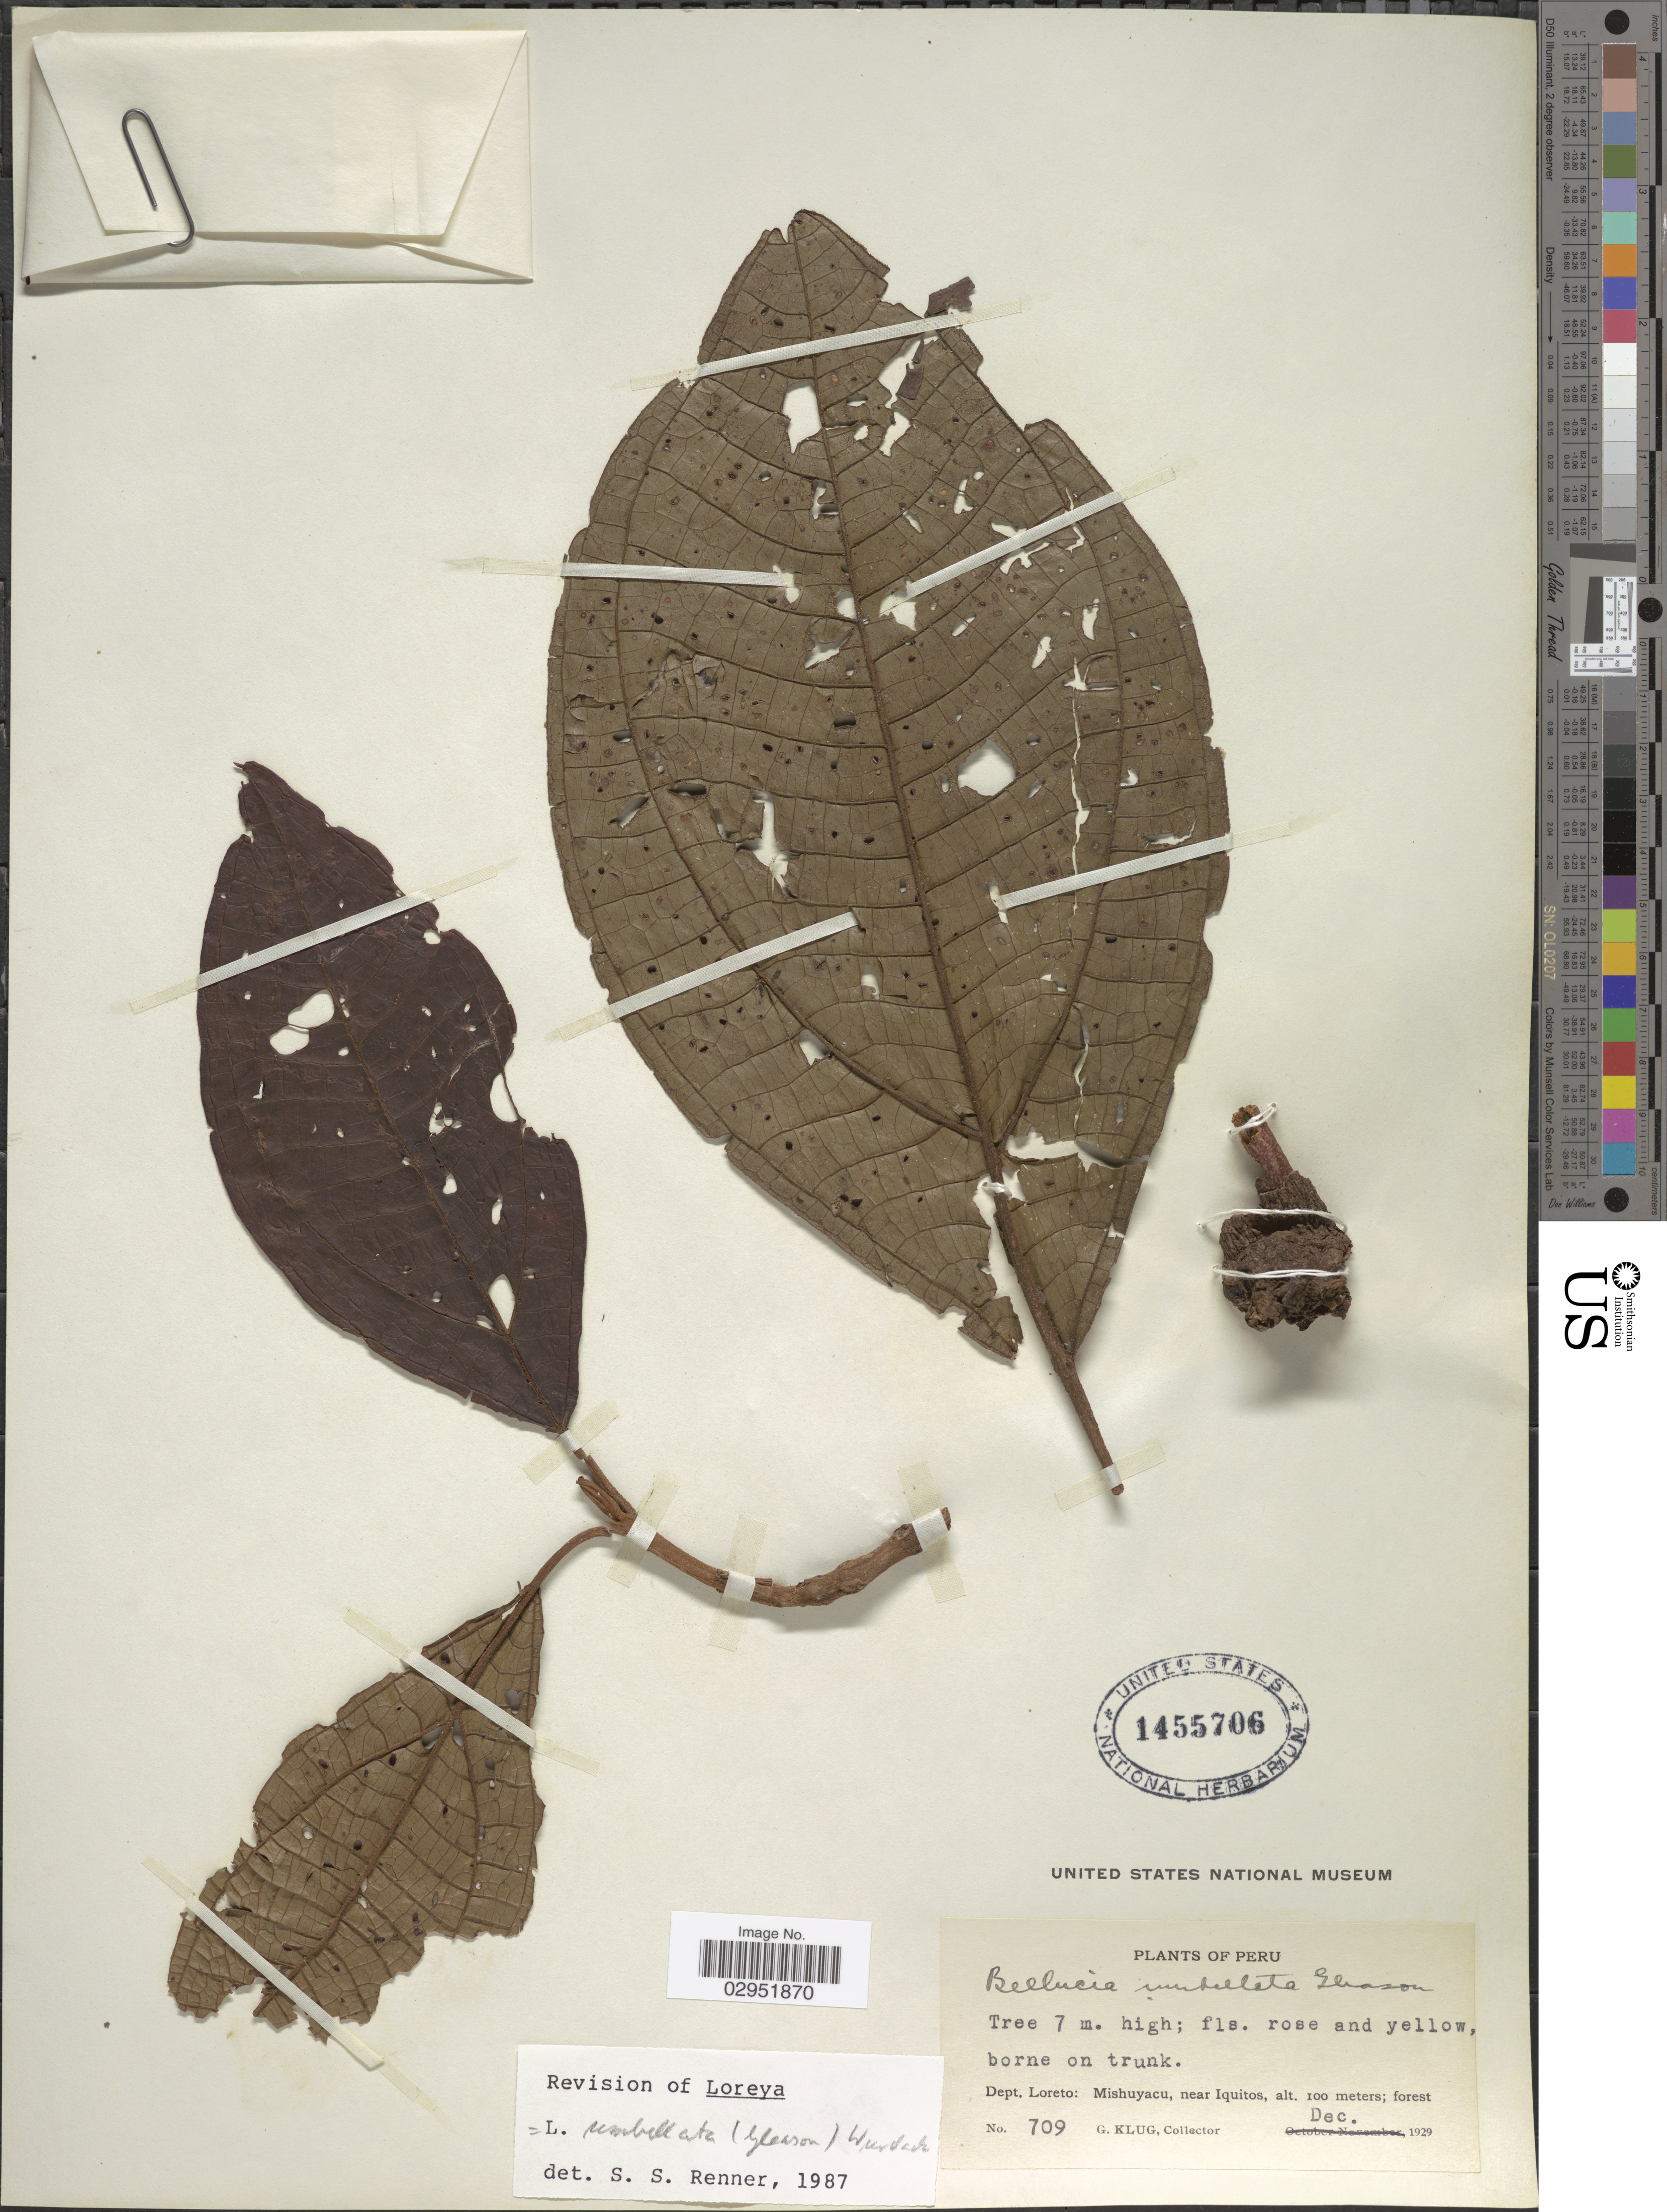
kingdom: Plantae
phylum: Tracheophyta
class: Magnoliopsida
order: Myrtales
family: Melastomataceae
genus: Bellucia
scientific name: Bellucia umbellata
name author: Gleason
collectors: G. Klug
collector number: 709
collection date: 1929-12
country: Peru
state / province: Loreto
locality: Dept. Loreto: Mishuyacu, near Iquitos.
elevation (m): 100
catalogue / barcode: US 1455706